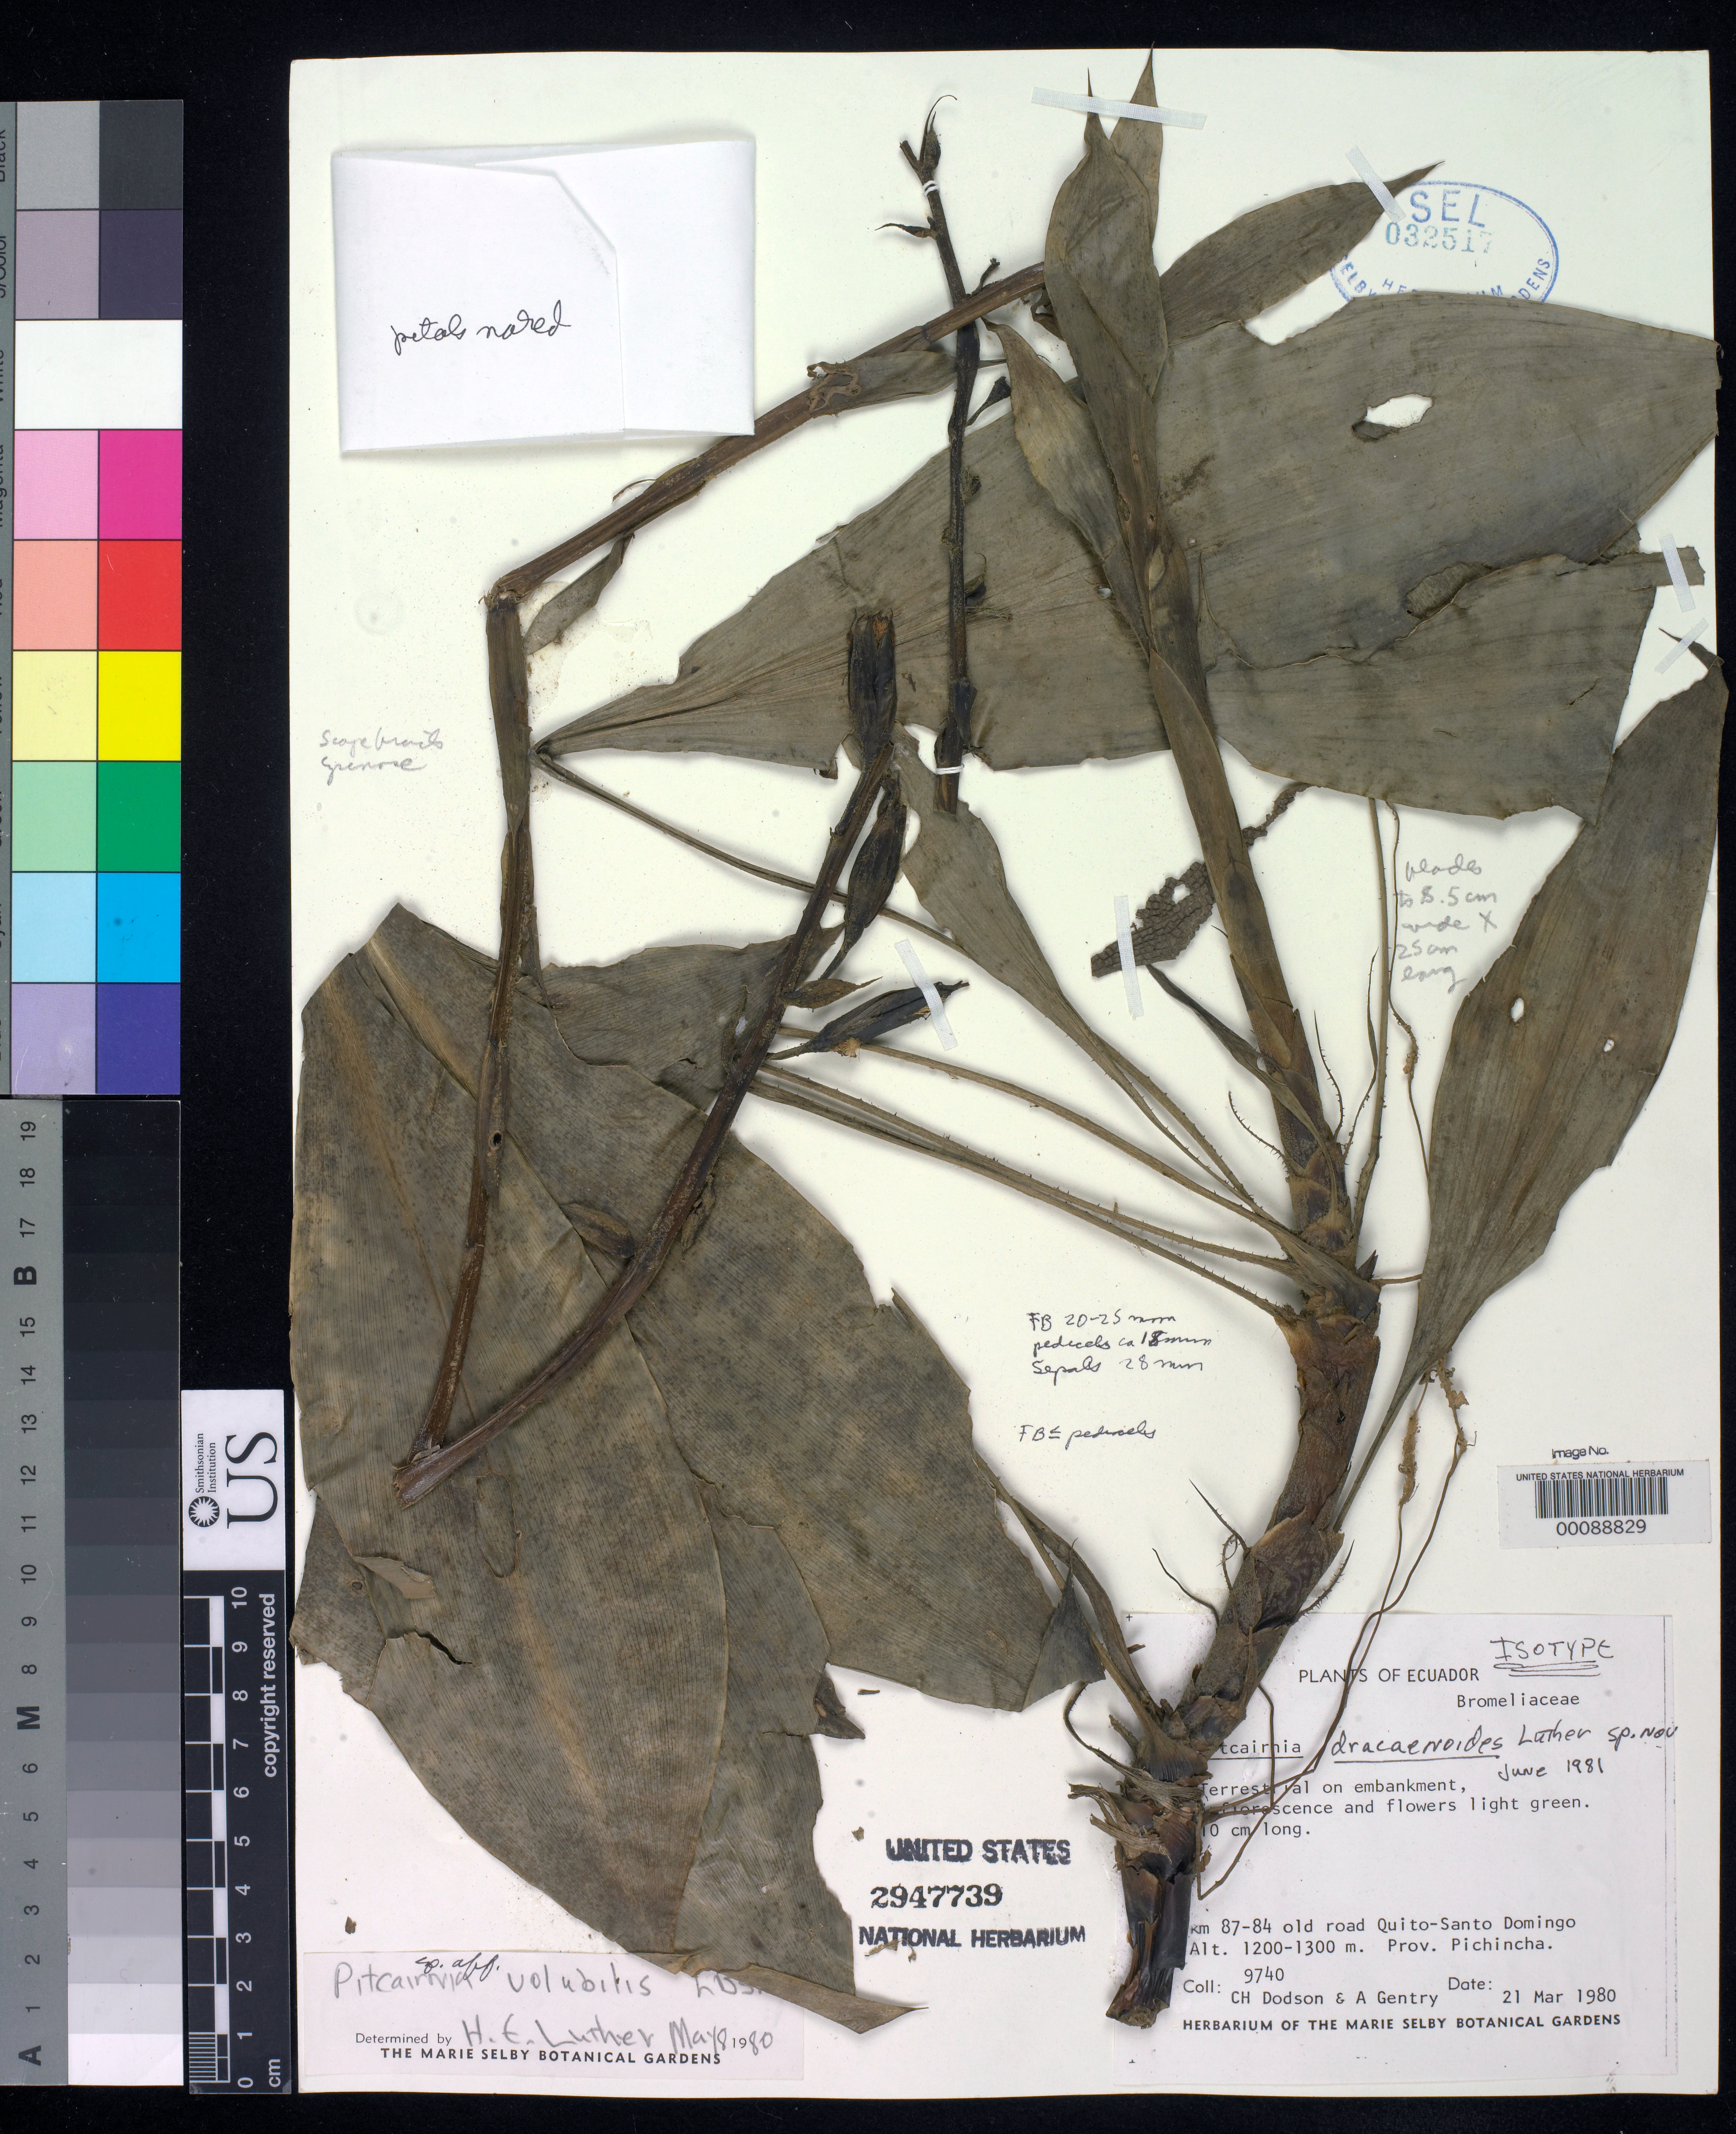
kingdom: Plantae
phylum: Tracheophyta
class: Liliopsida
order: Poales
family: Bromeliaceae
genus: Pitcairnia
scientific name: Pitcairnia dracaenoides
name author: H. Luther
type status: Isotype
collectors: C. H. Dodson & A. H. Gentry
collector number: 9740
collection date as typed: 21 Mar 1980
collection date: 1980-03-21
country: Ecuador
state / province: Pichincha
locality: Km 87-84 on old road from Quito Tosan to Domingo.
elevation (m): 1200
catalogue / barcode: US 2947739